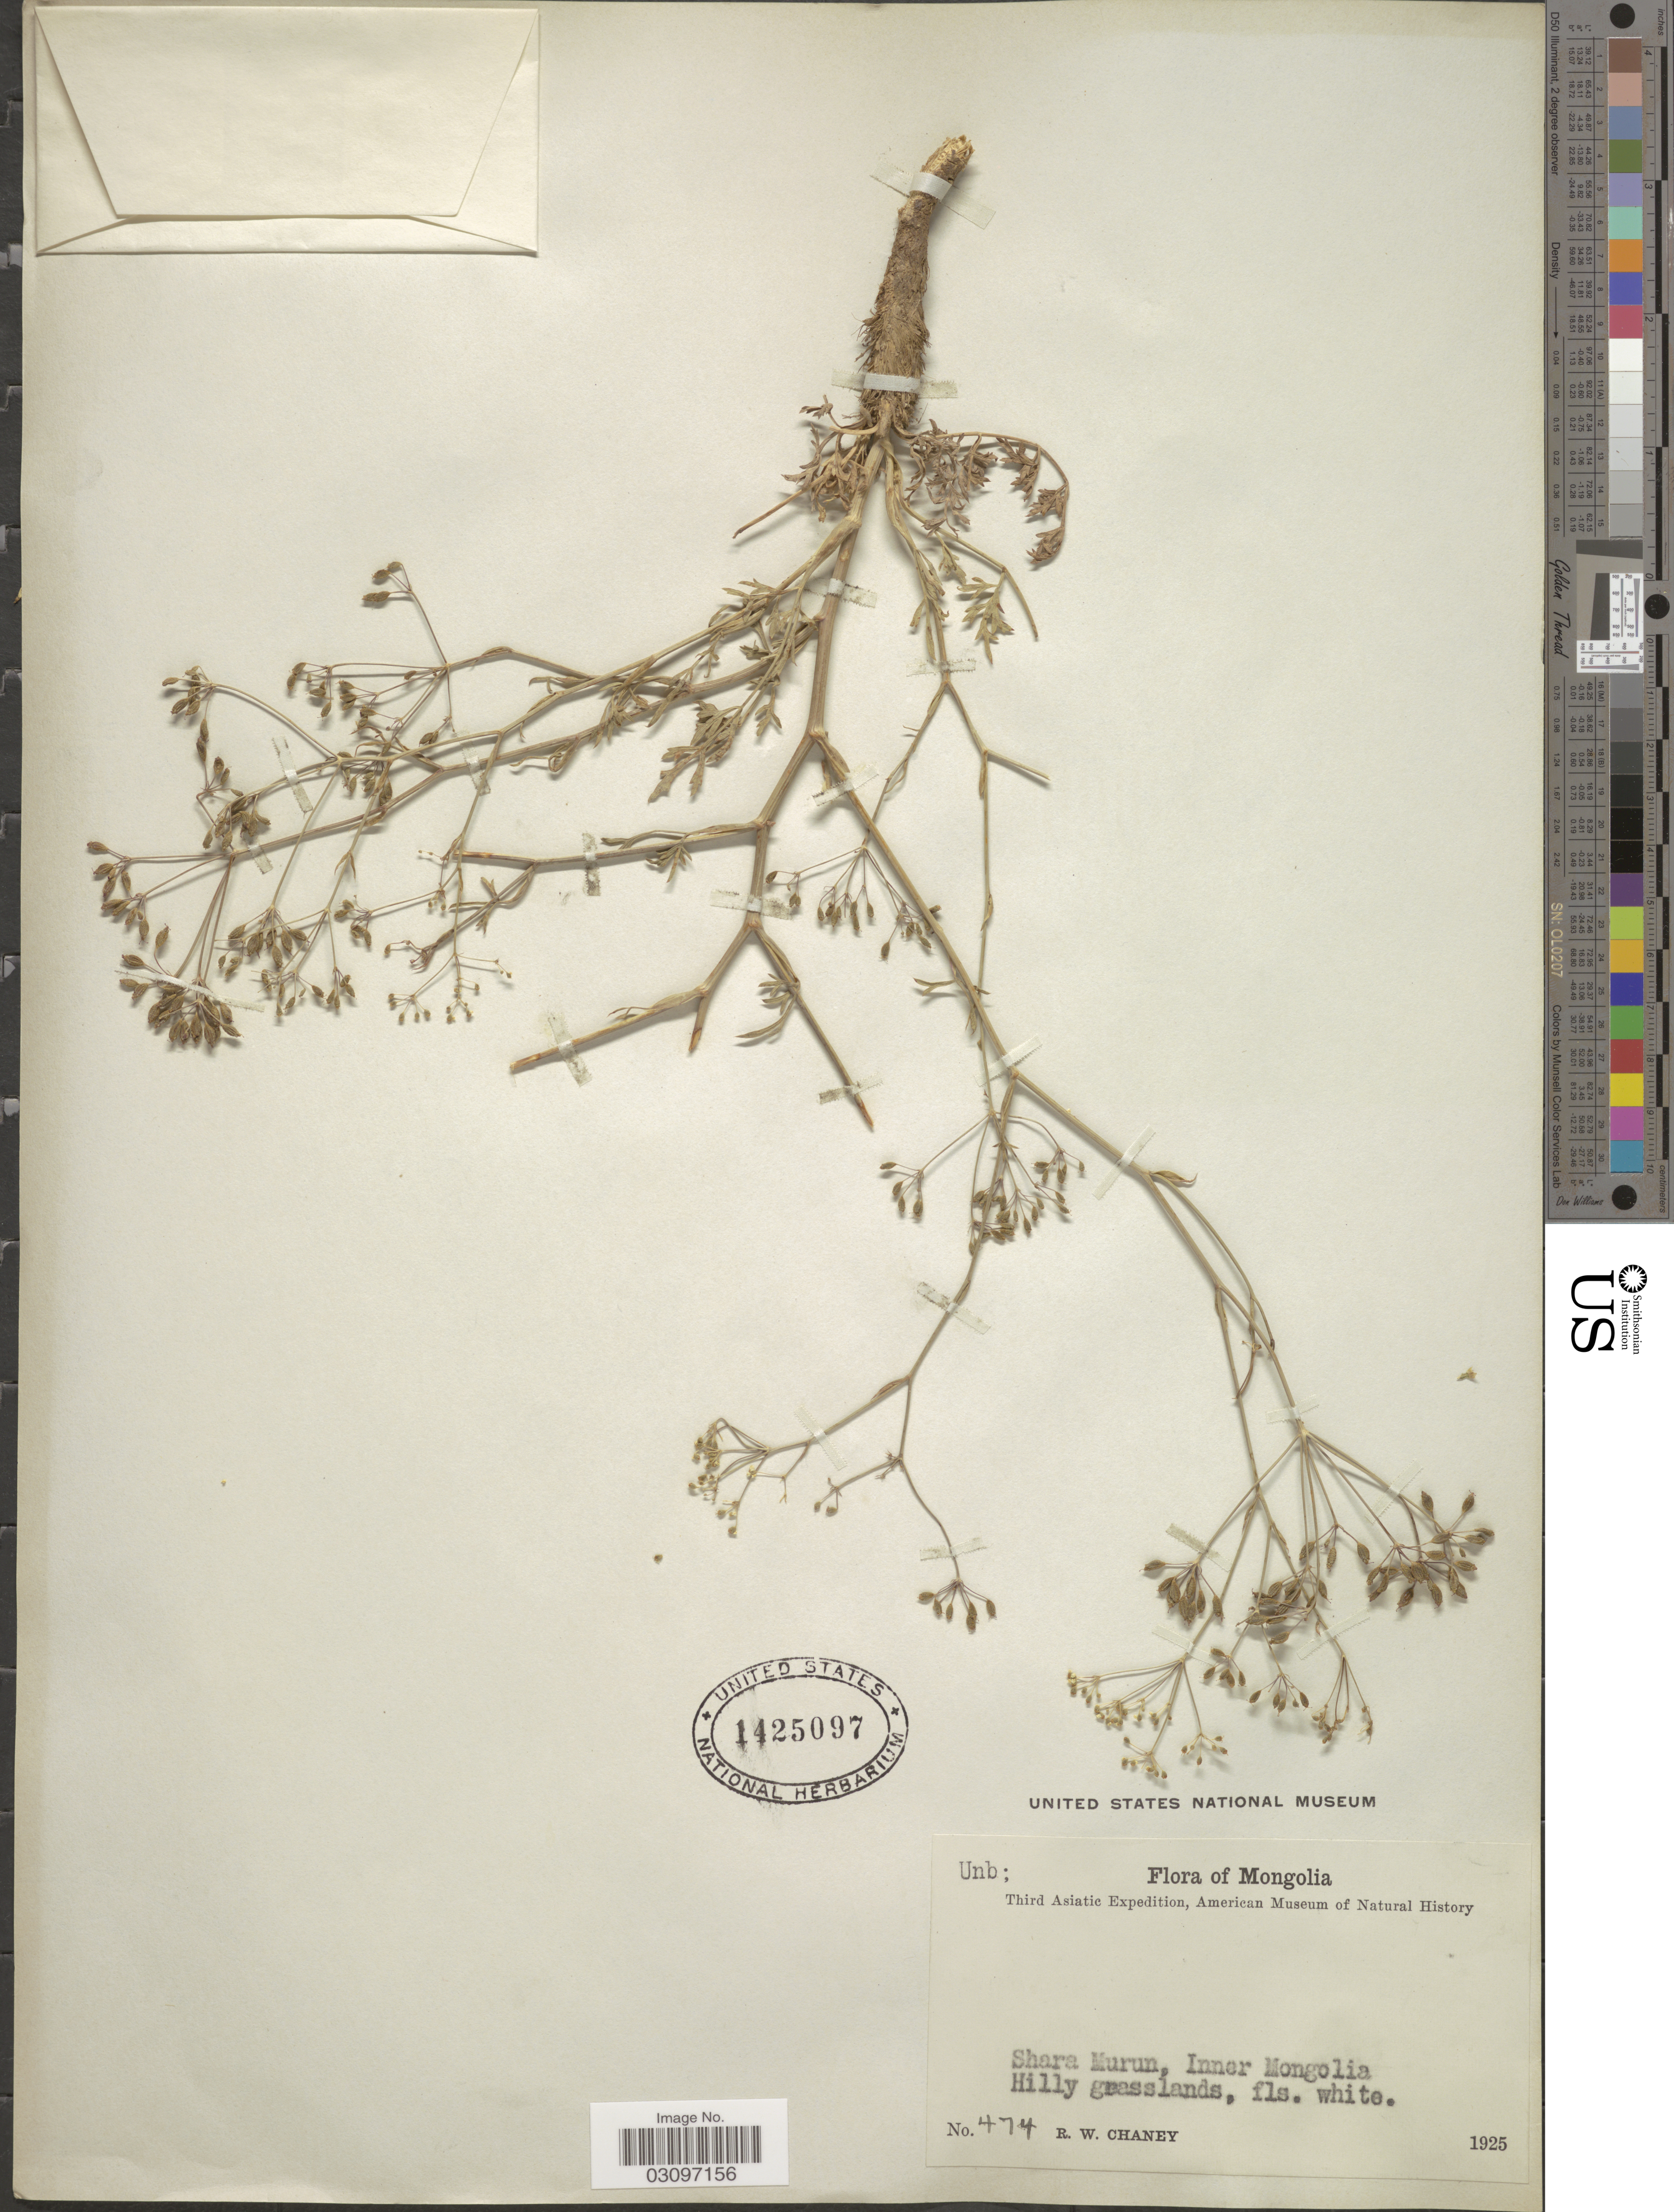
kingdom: Plantae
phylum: Tracheophyta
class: Magnoliopsida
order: Apiales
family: Apiaceae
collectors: R. Chaney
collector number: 474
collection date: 1925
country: Mongolia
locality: Shara Murun, Inner Mongolia.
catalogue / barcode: US 1425097